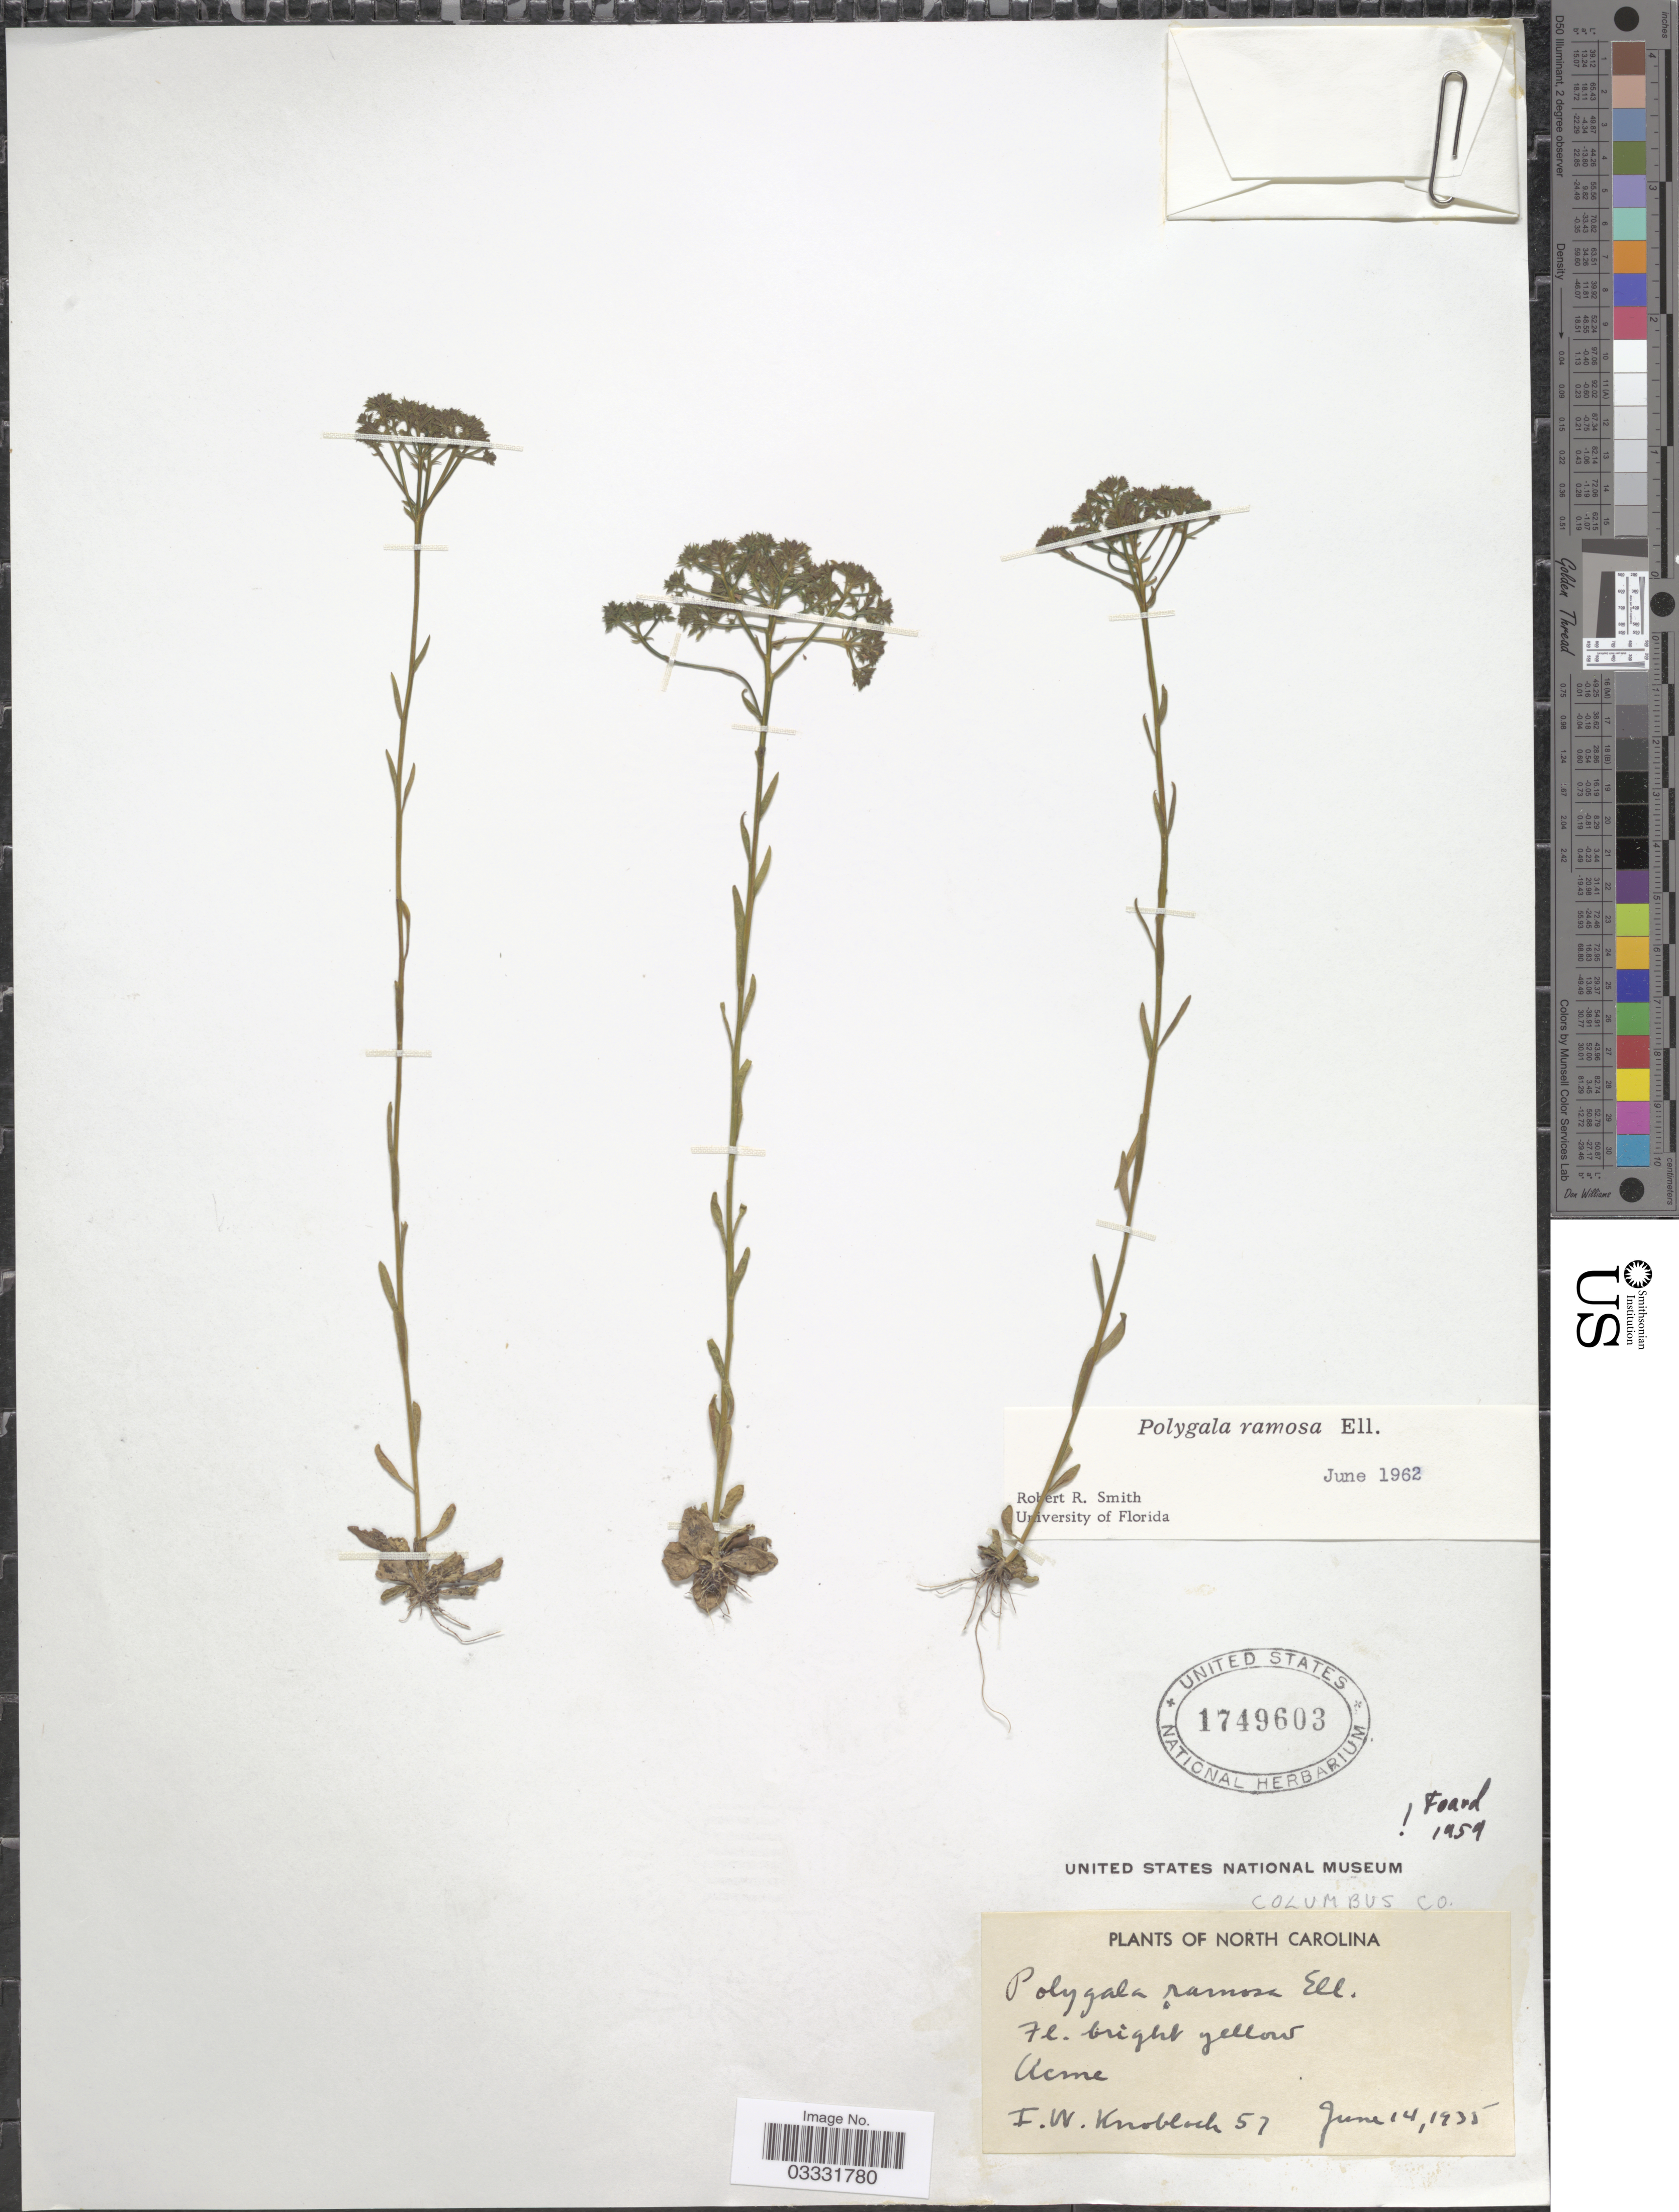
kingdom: Plantae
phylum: Tracheophyta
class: Magnoliopsida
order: Fabales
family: Polygalaceae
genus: Polygala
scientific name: Polygala ramosa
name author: Elliott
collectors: I. W. Knobloch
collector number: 57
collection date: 1935-06-14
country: United States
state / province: North Carolina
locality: Columbus Co. Acme.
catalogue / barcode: US 1749603